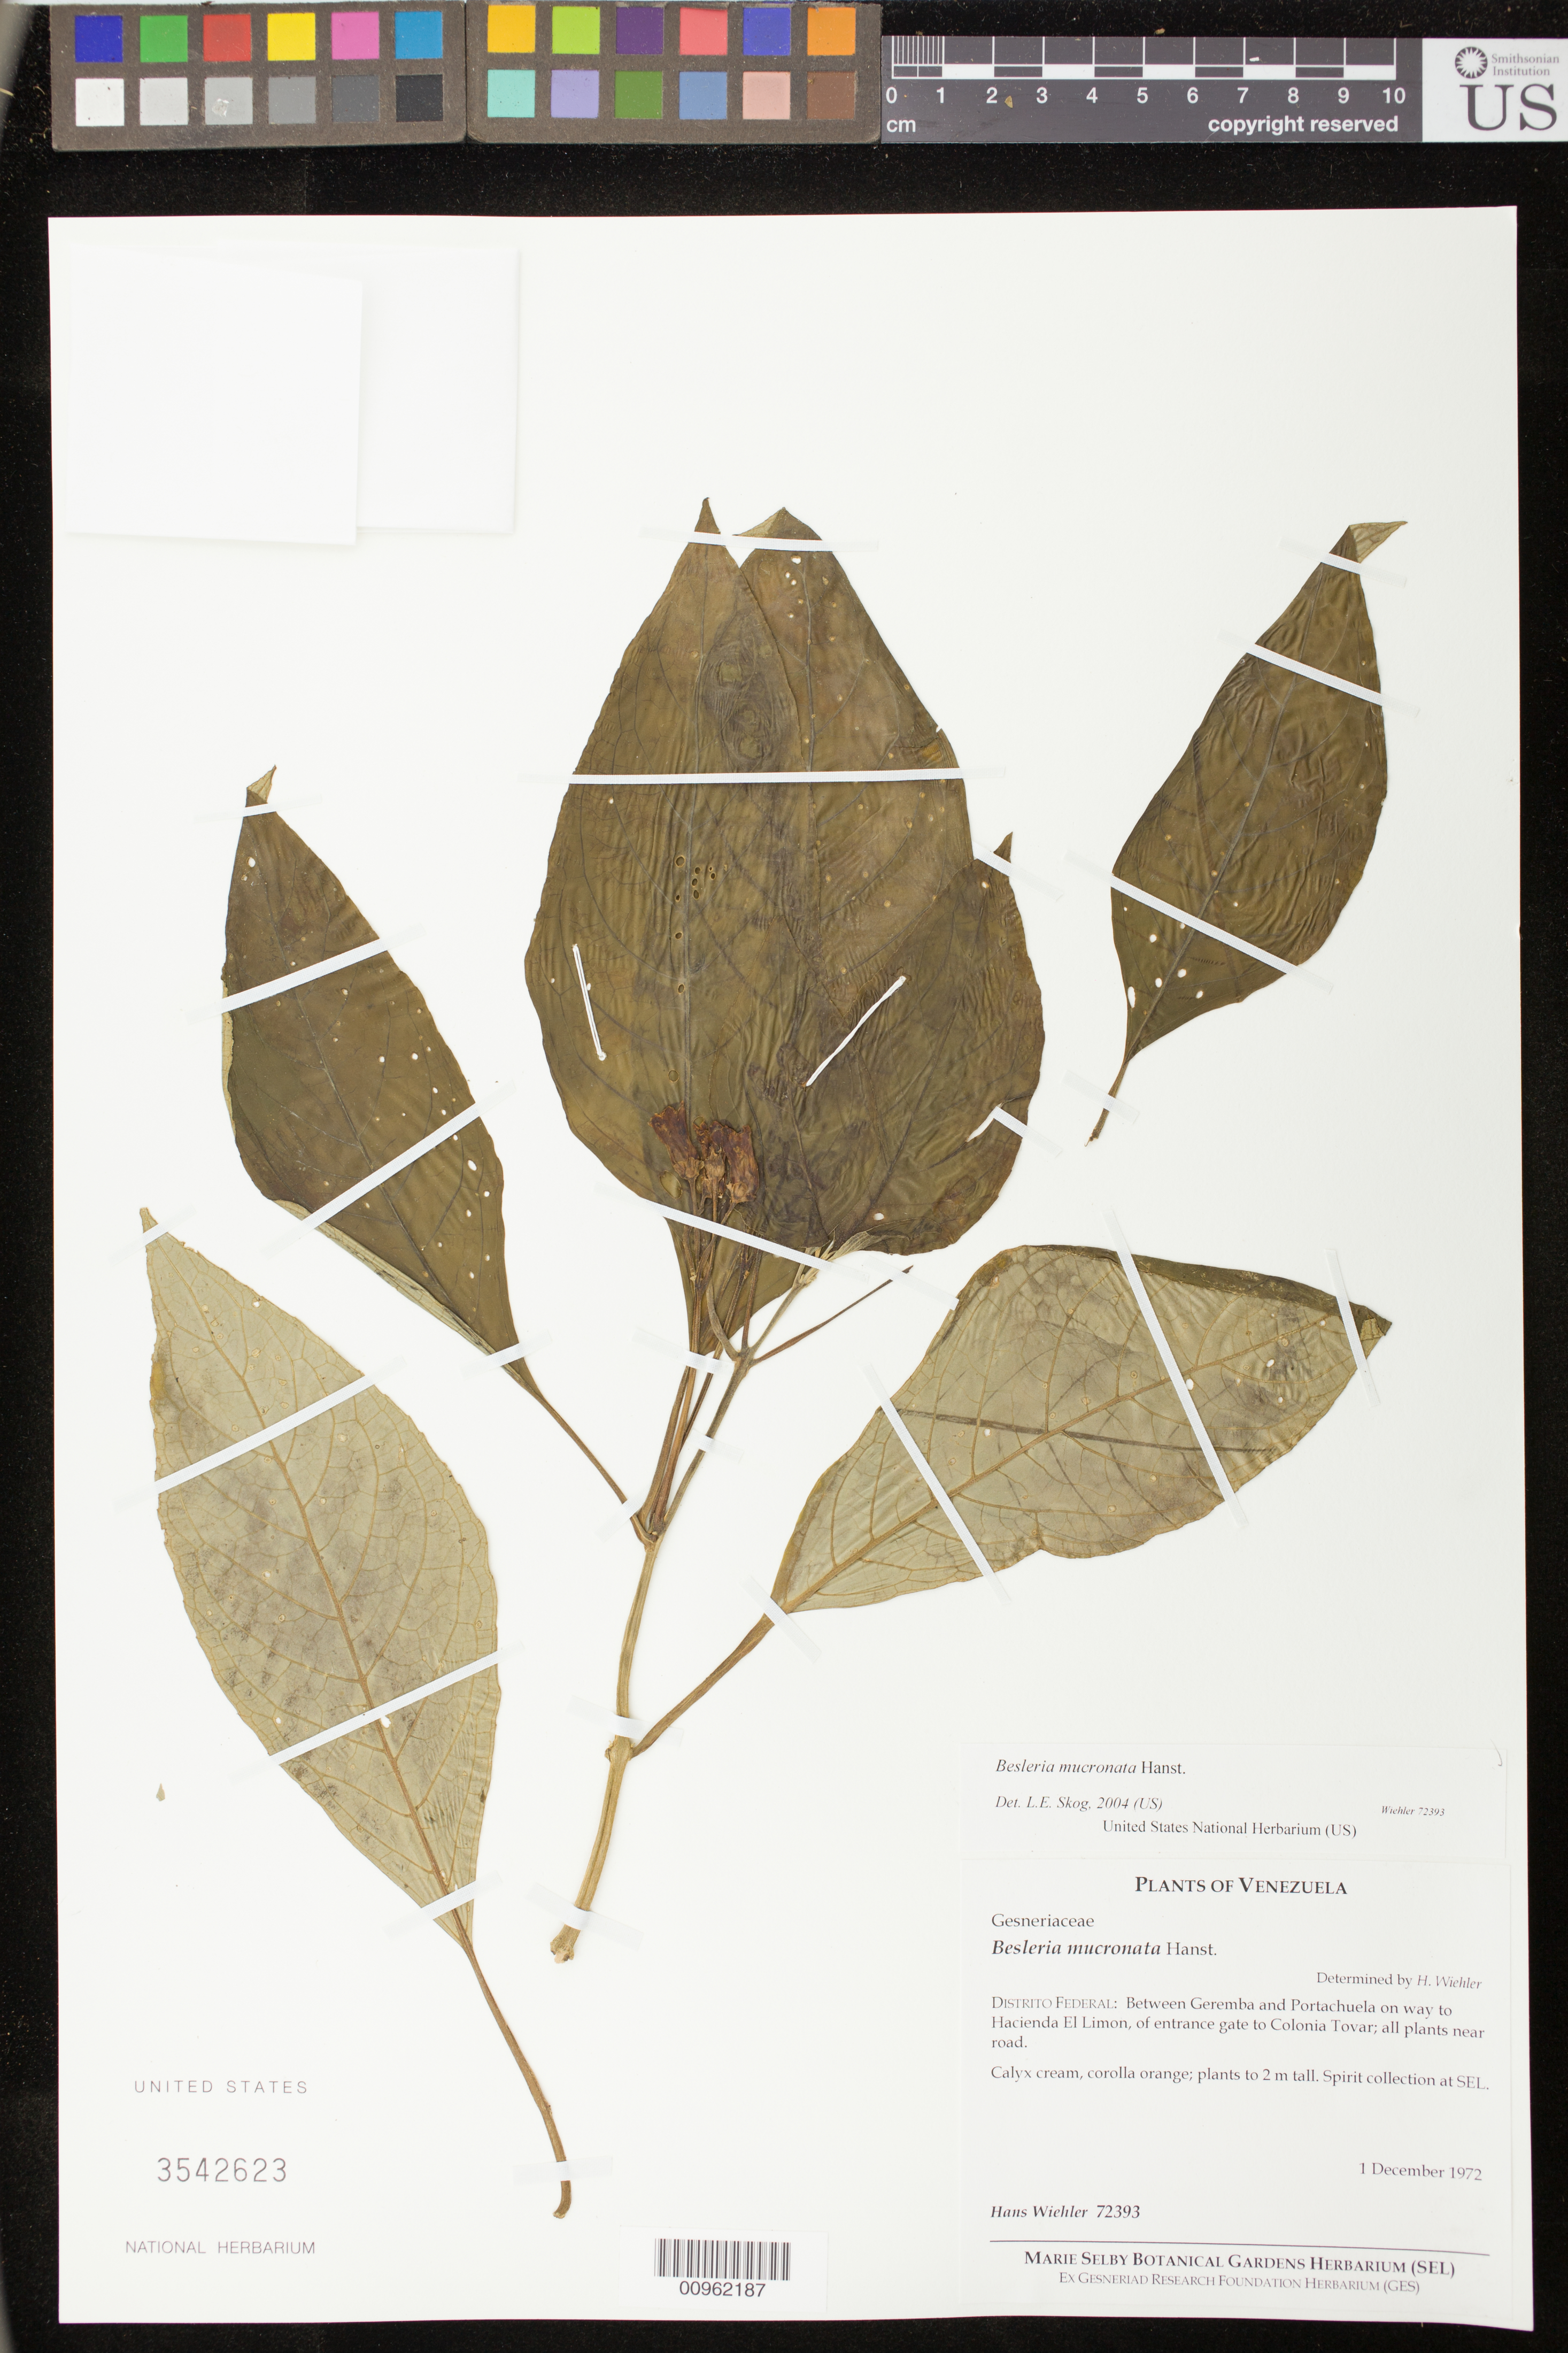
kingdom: Plantae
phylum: Tracheophyta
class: Magnoliopsida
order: Lamiales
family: Gesneriaceae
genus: Besleria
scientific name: Besleria mucronata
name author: Hanst.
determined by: Skog, Laurence E.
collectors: H. J. Wiehler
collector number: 72393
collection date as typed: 01 Dec 1972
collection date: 1972-12-01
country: Venezuela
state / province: Vargas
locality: Distrito Federal: between Geremba and Portachuela on way to Hacienda El Limon, of entrance gate to Colonia Tovar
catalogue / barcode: US 3542623